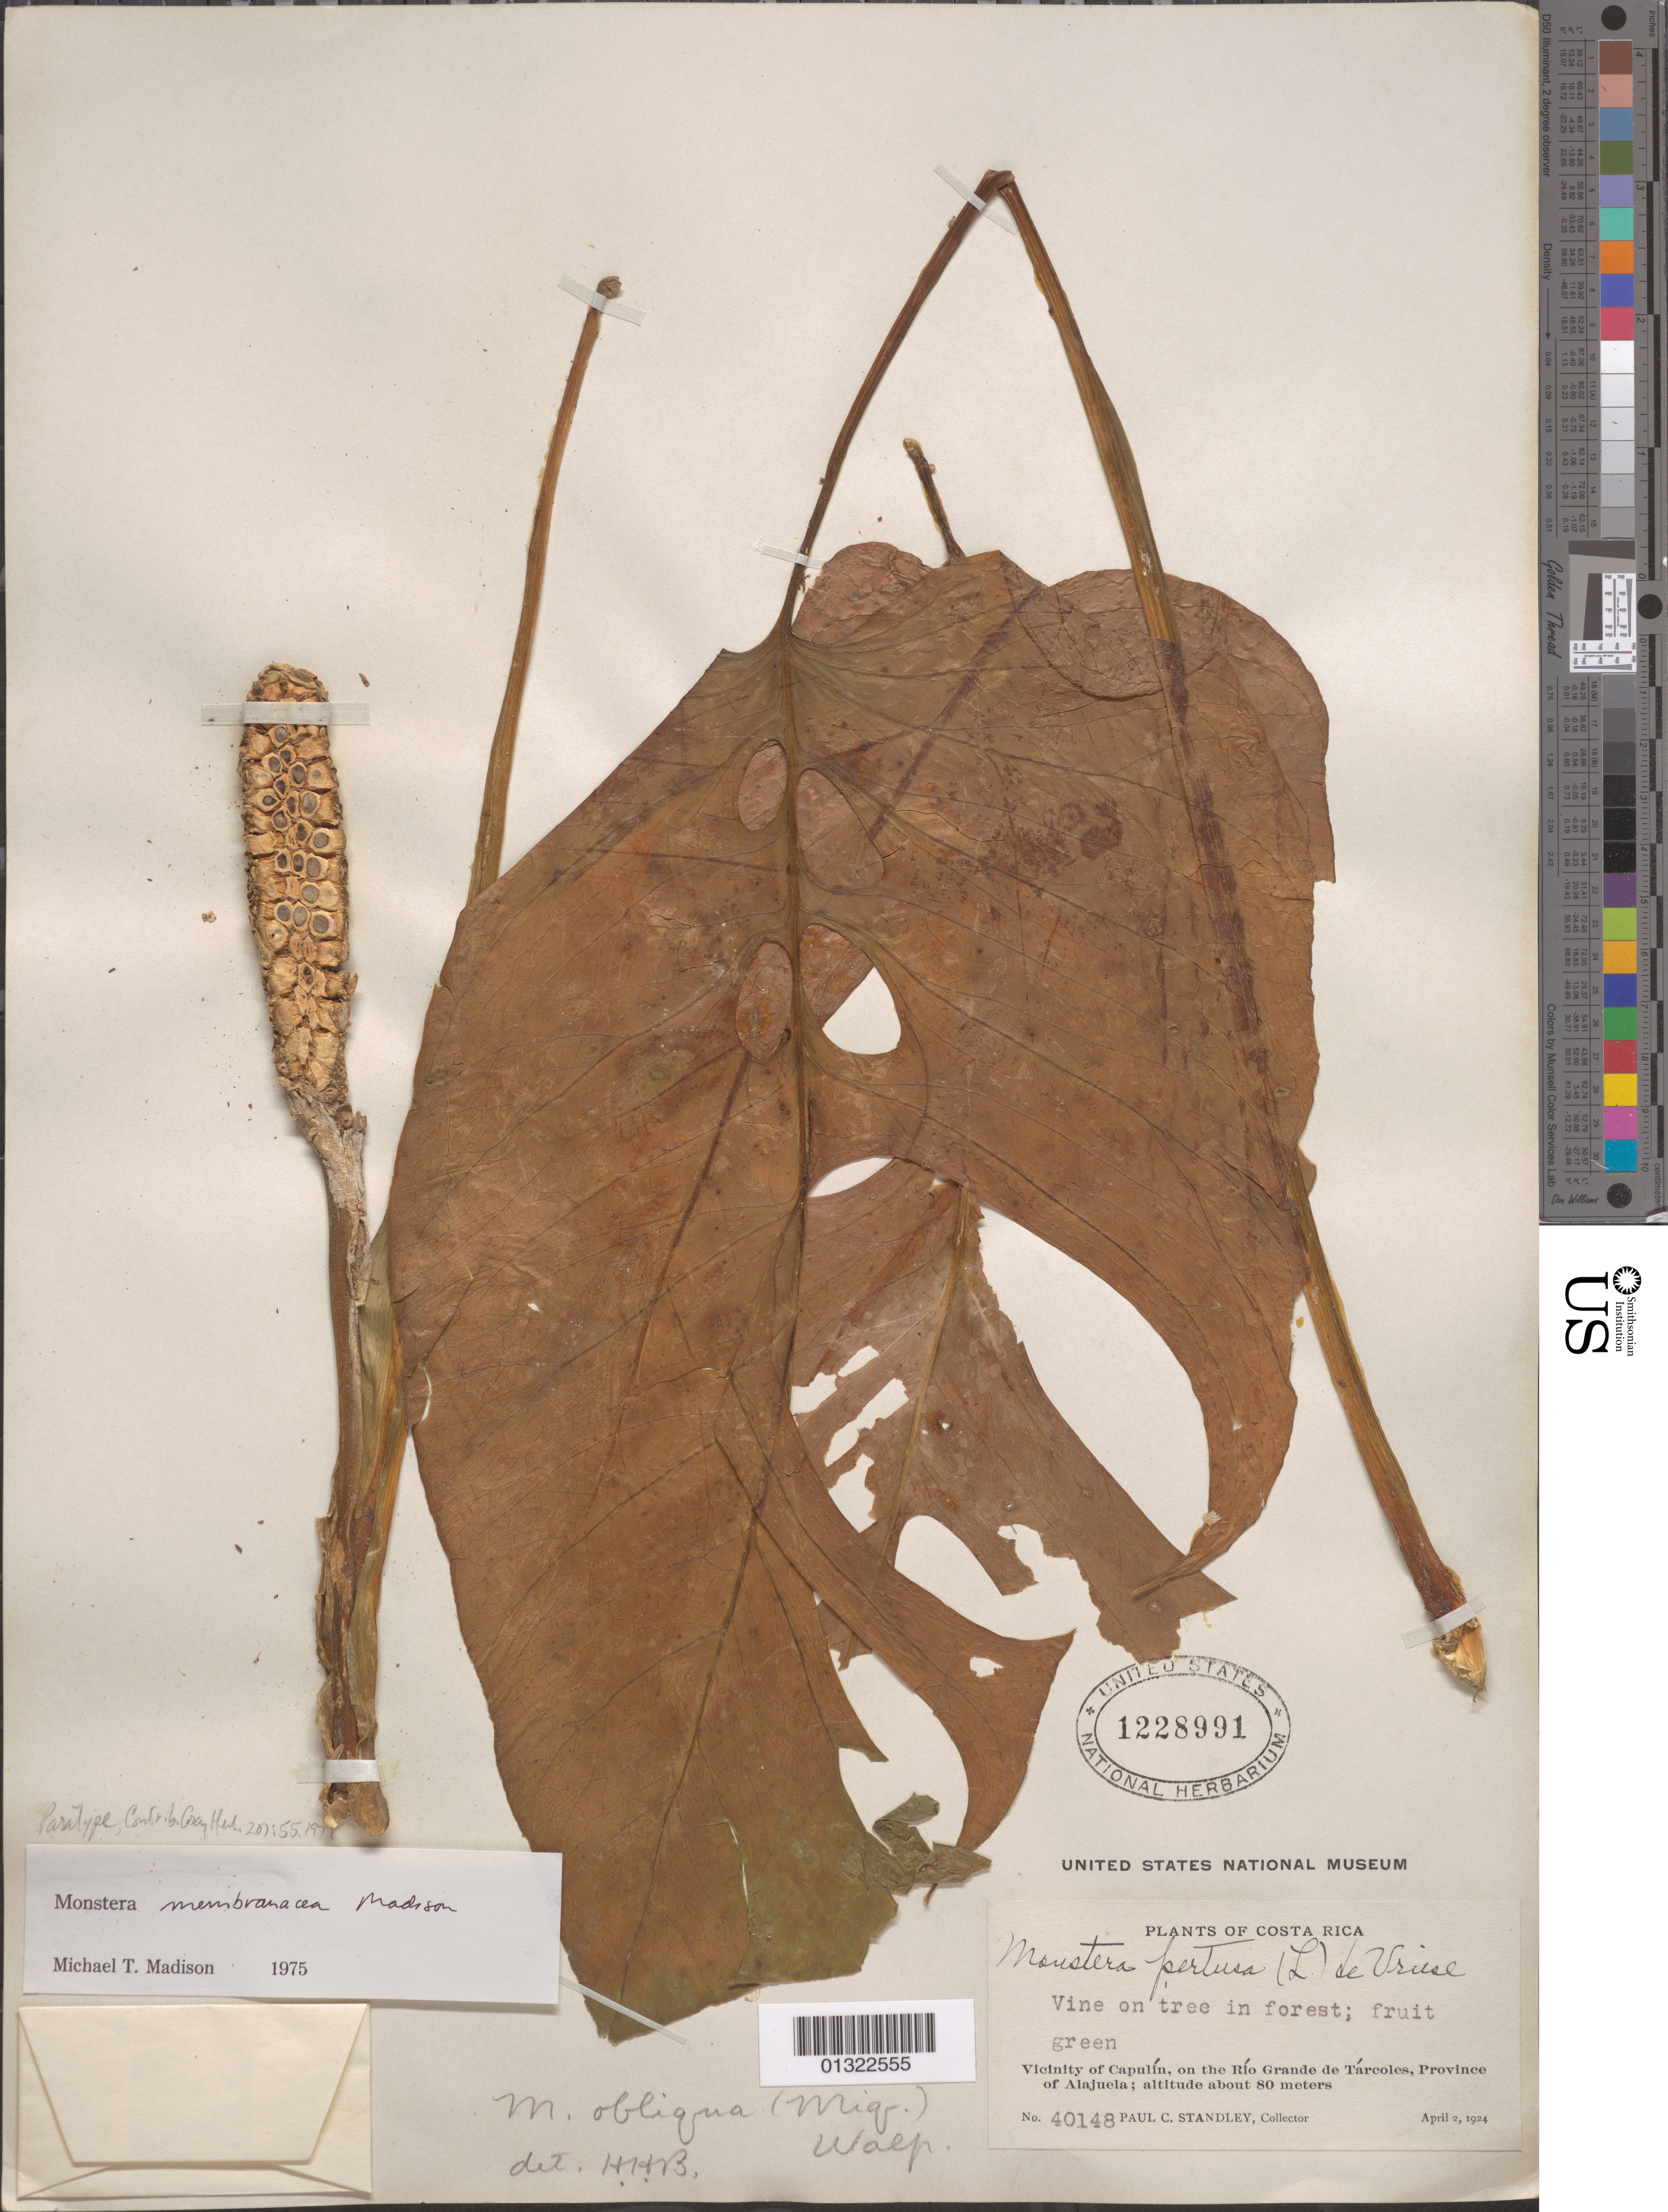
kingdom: Plantae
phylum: Tracheophyta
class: Liliopsida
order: Alismatales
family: Araceae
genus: Monstera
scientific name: Monstera membranacea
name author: Madison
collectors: P. C. Standley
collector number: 40148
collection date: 1924-04-02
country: Costa Rica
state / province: Alajuela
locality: Vicinity of Capulín, on the Río Grande de Tárcoles.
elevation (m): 80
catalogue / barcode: US 1228991